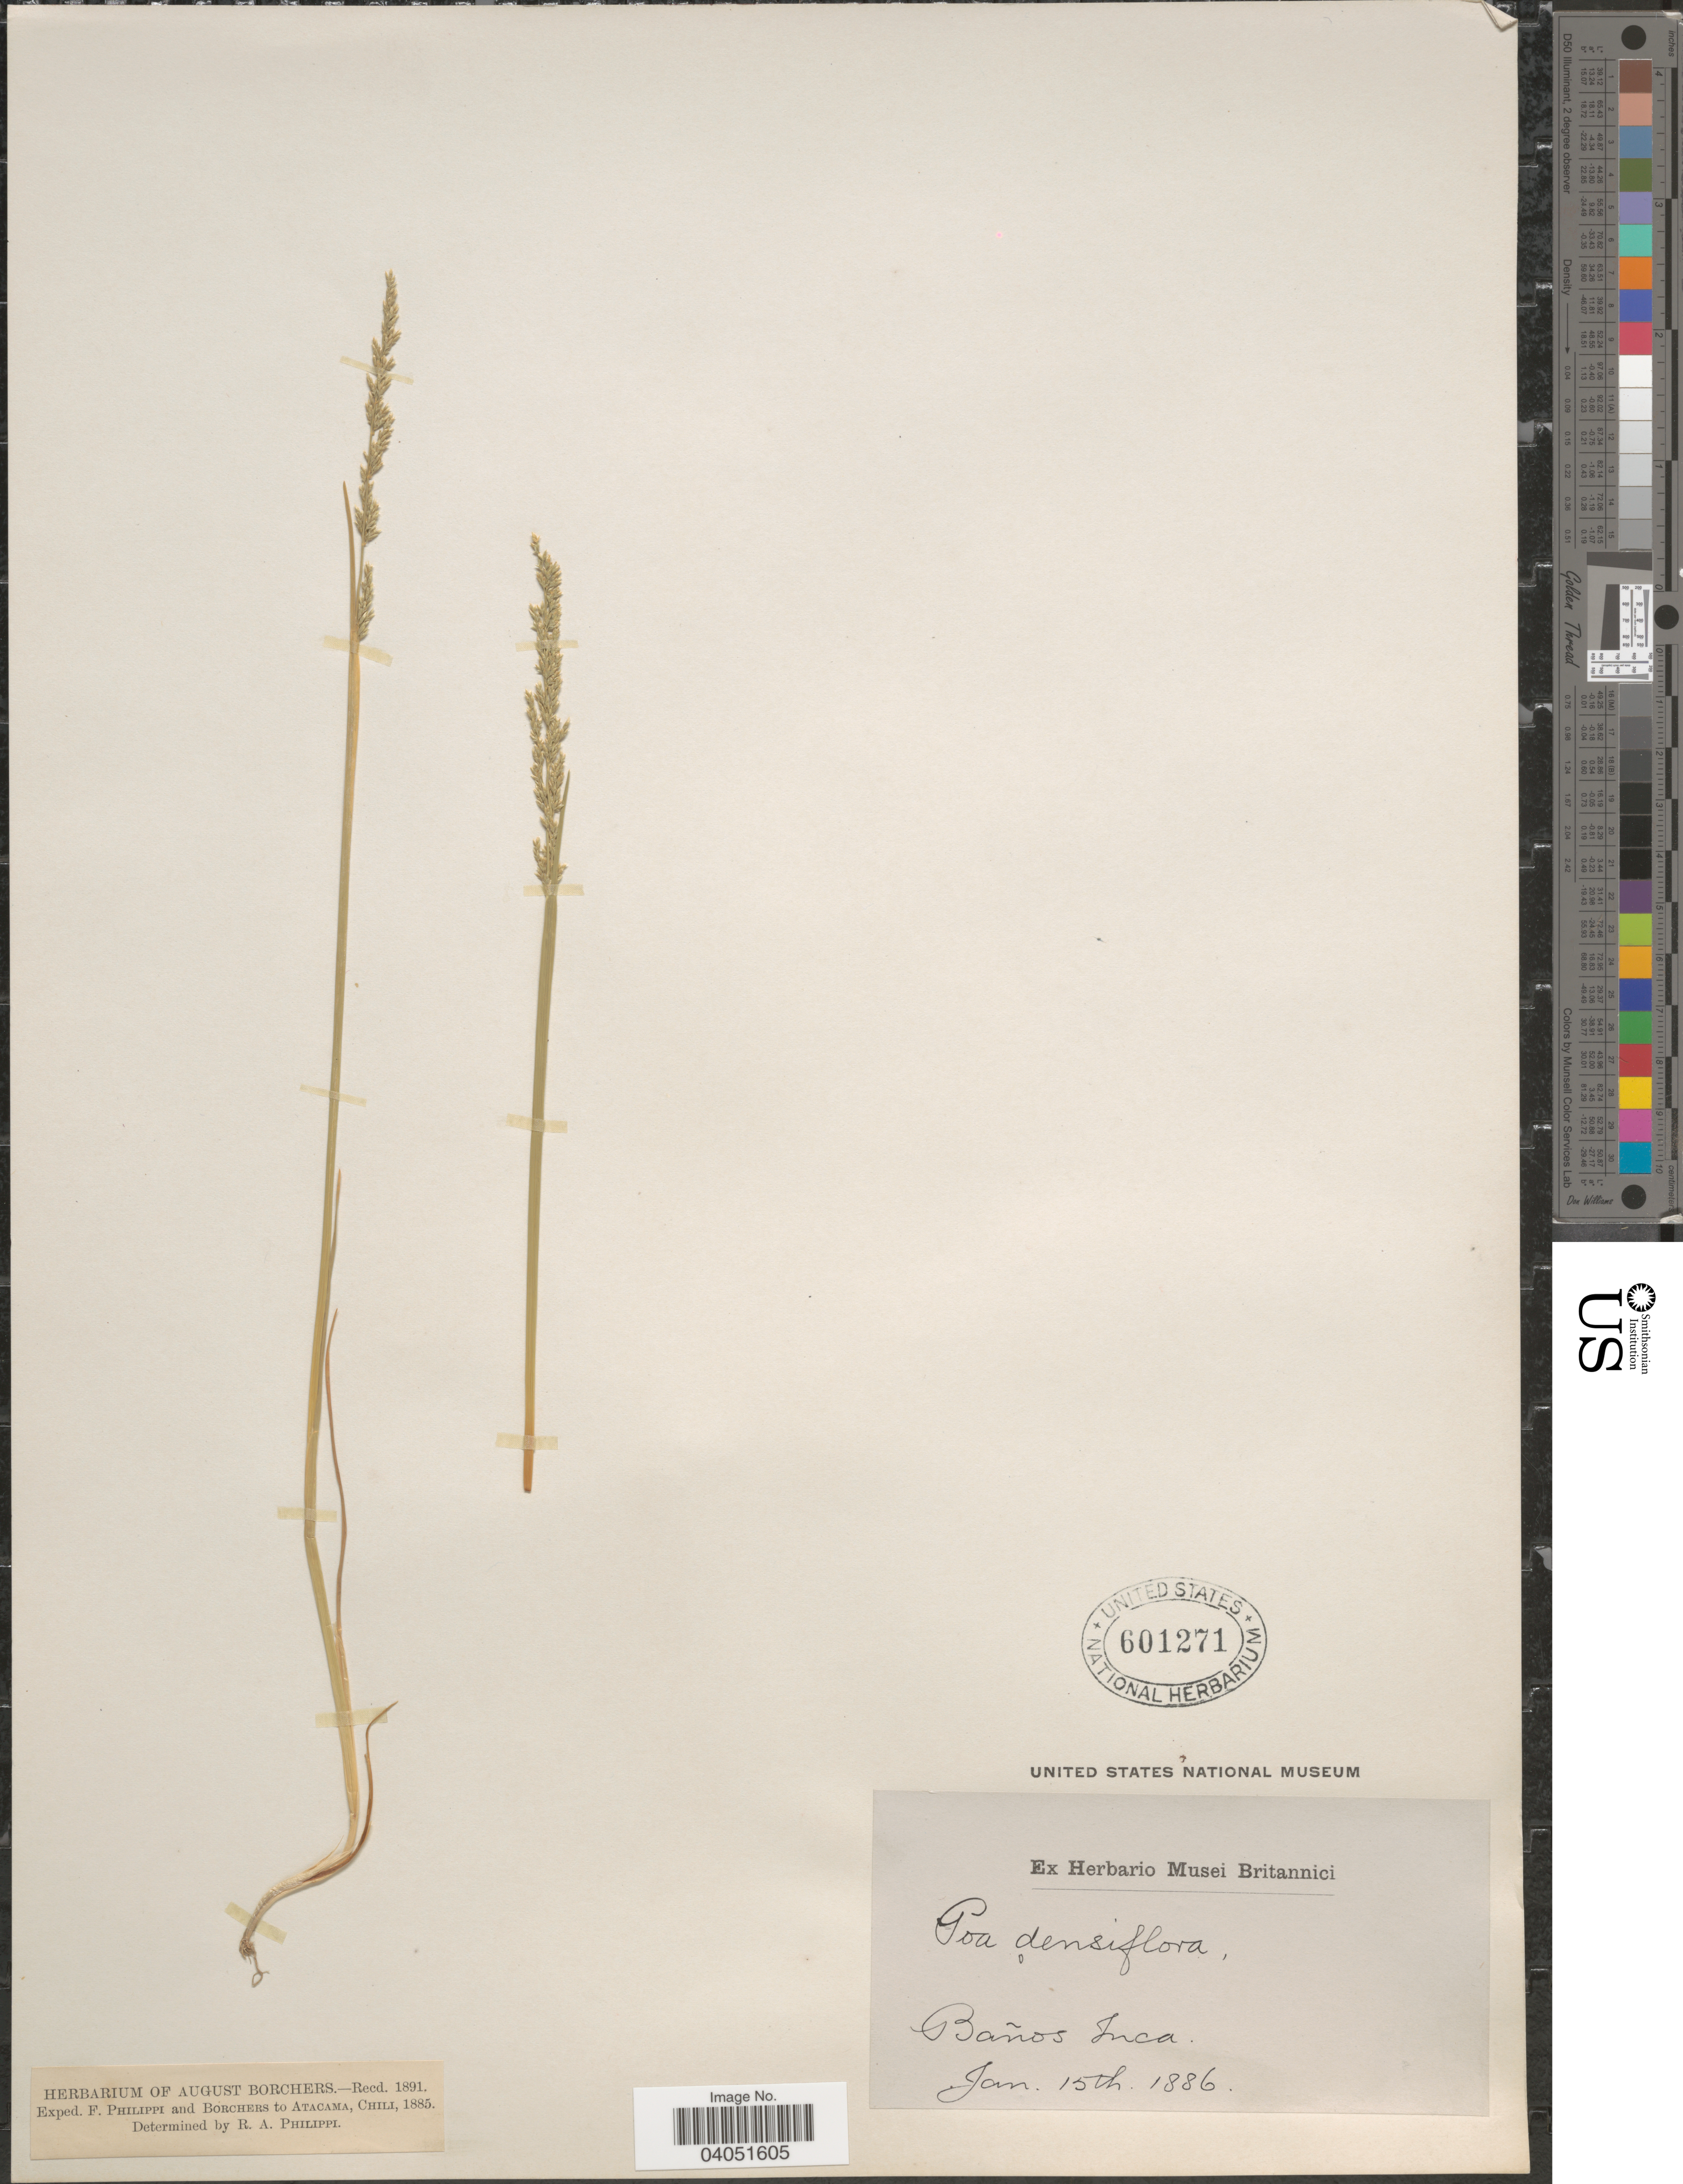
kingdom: Plantae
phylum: Tracheophyta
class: Liliopsida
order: Poales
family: Poaceae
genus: Puccinellia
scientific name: Puccinellia sp.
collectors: ex herb. Musei Britannici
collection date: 1886-01-15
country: Peru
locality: Baños Inca.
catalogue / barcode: US 601271